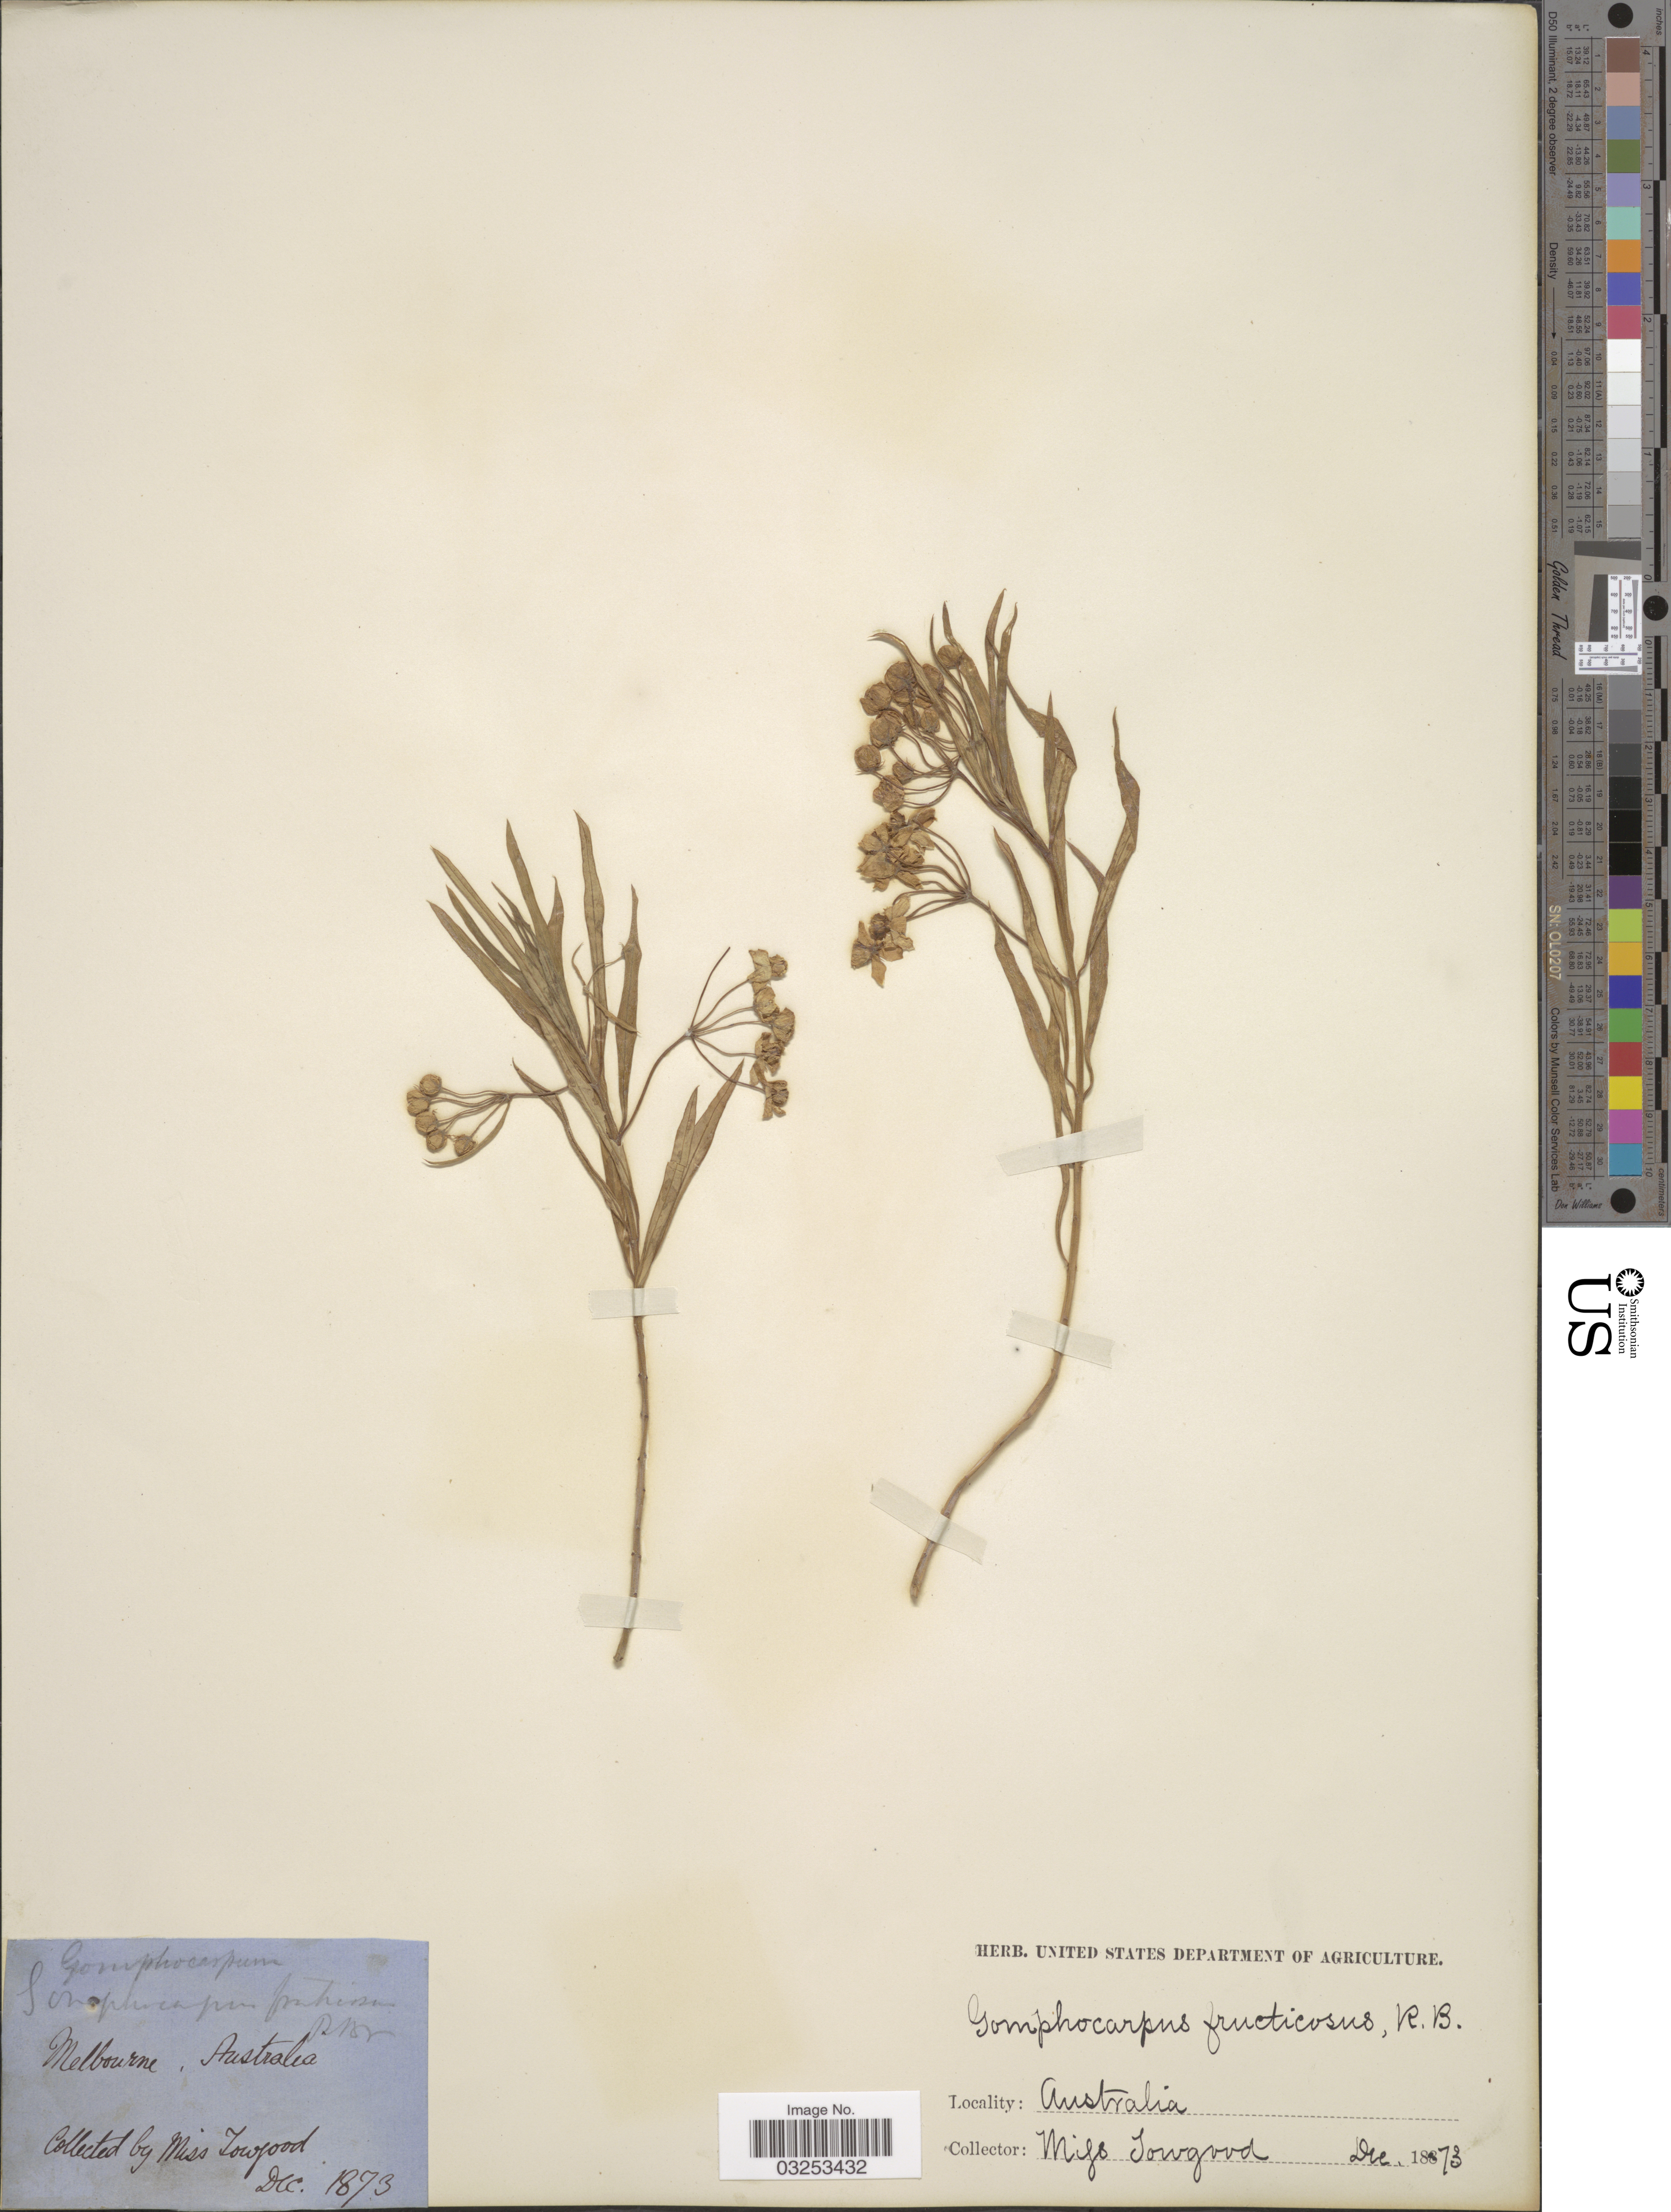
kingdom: Plantae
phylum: Tracheophyta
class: Magnoliopsida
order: Gentianales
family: Apocynaceae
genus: Gomphocarpus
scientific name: Gomphocarpus fruticosus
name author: (L.) W.T. Aiton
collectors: Miss Towgood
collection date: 1873-12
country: Australia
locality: Melbourne.